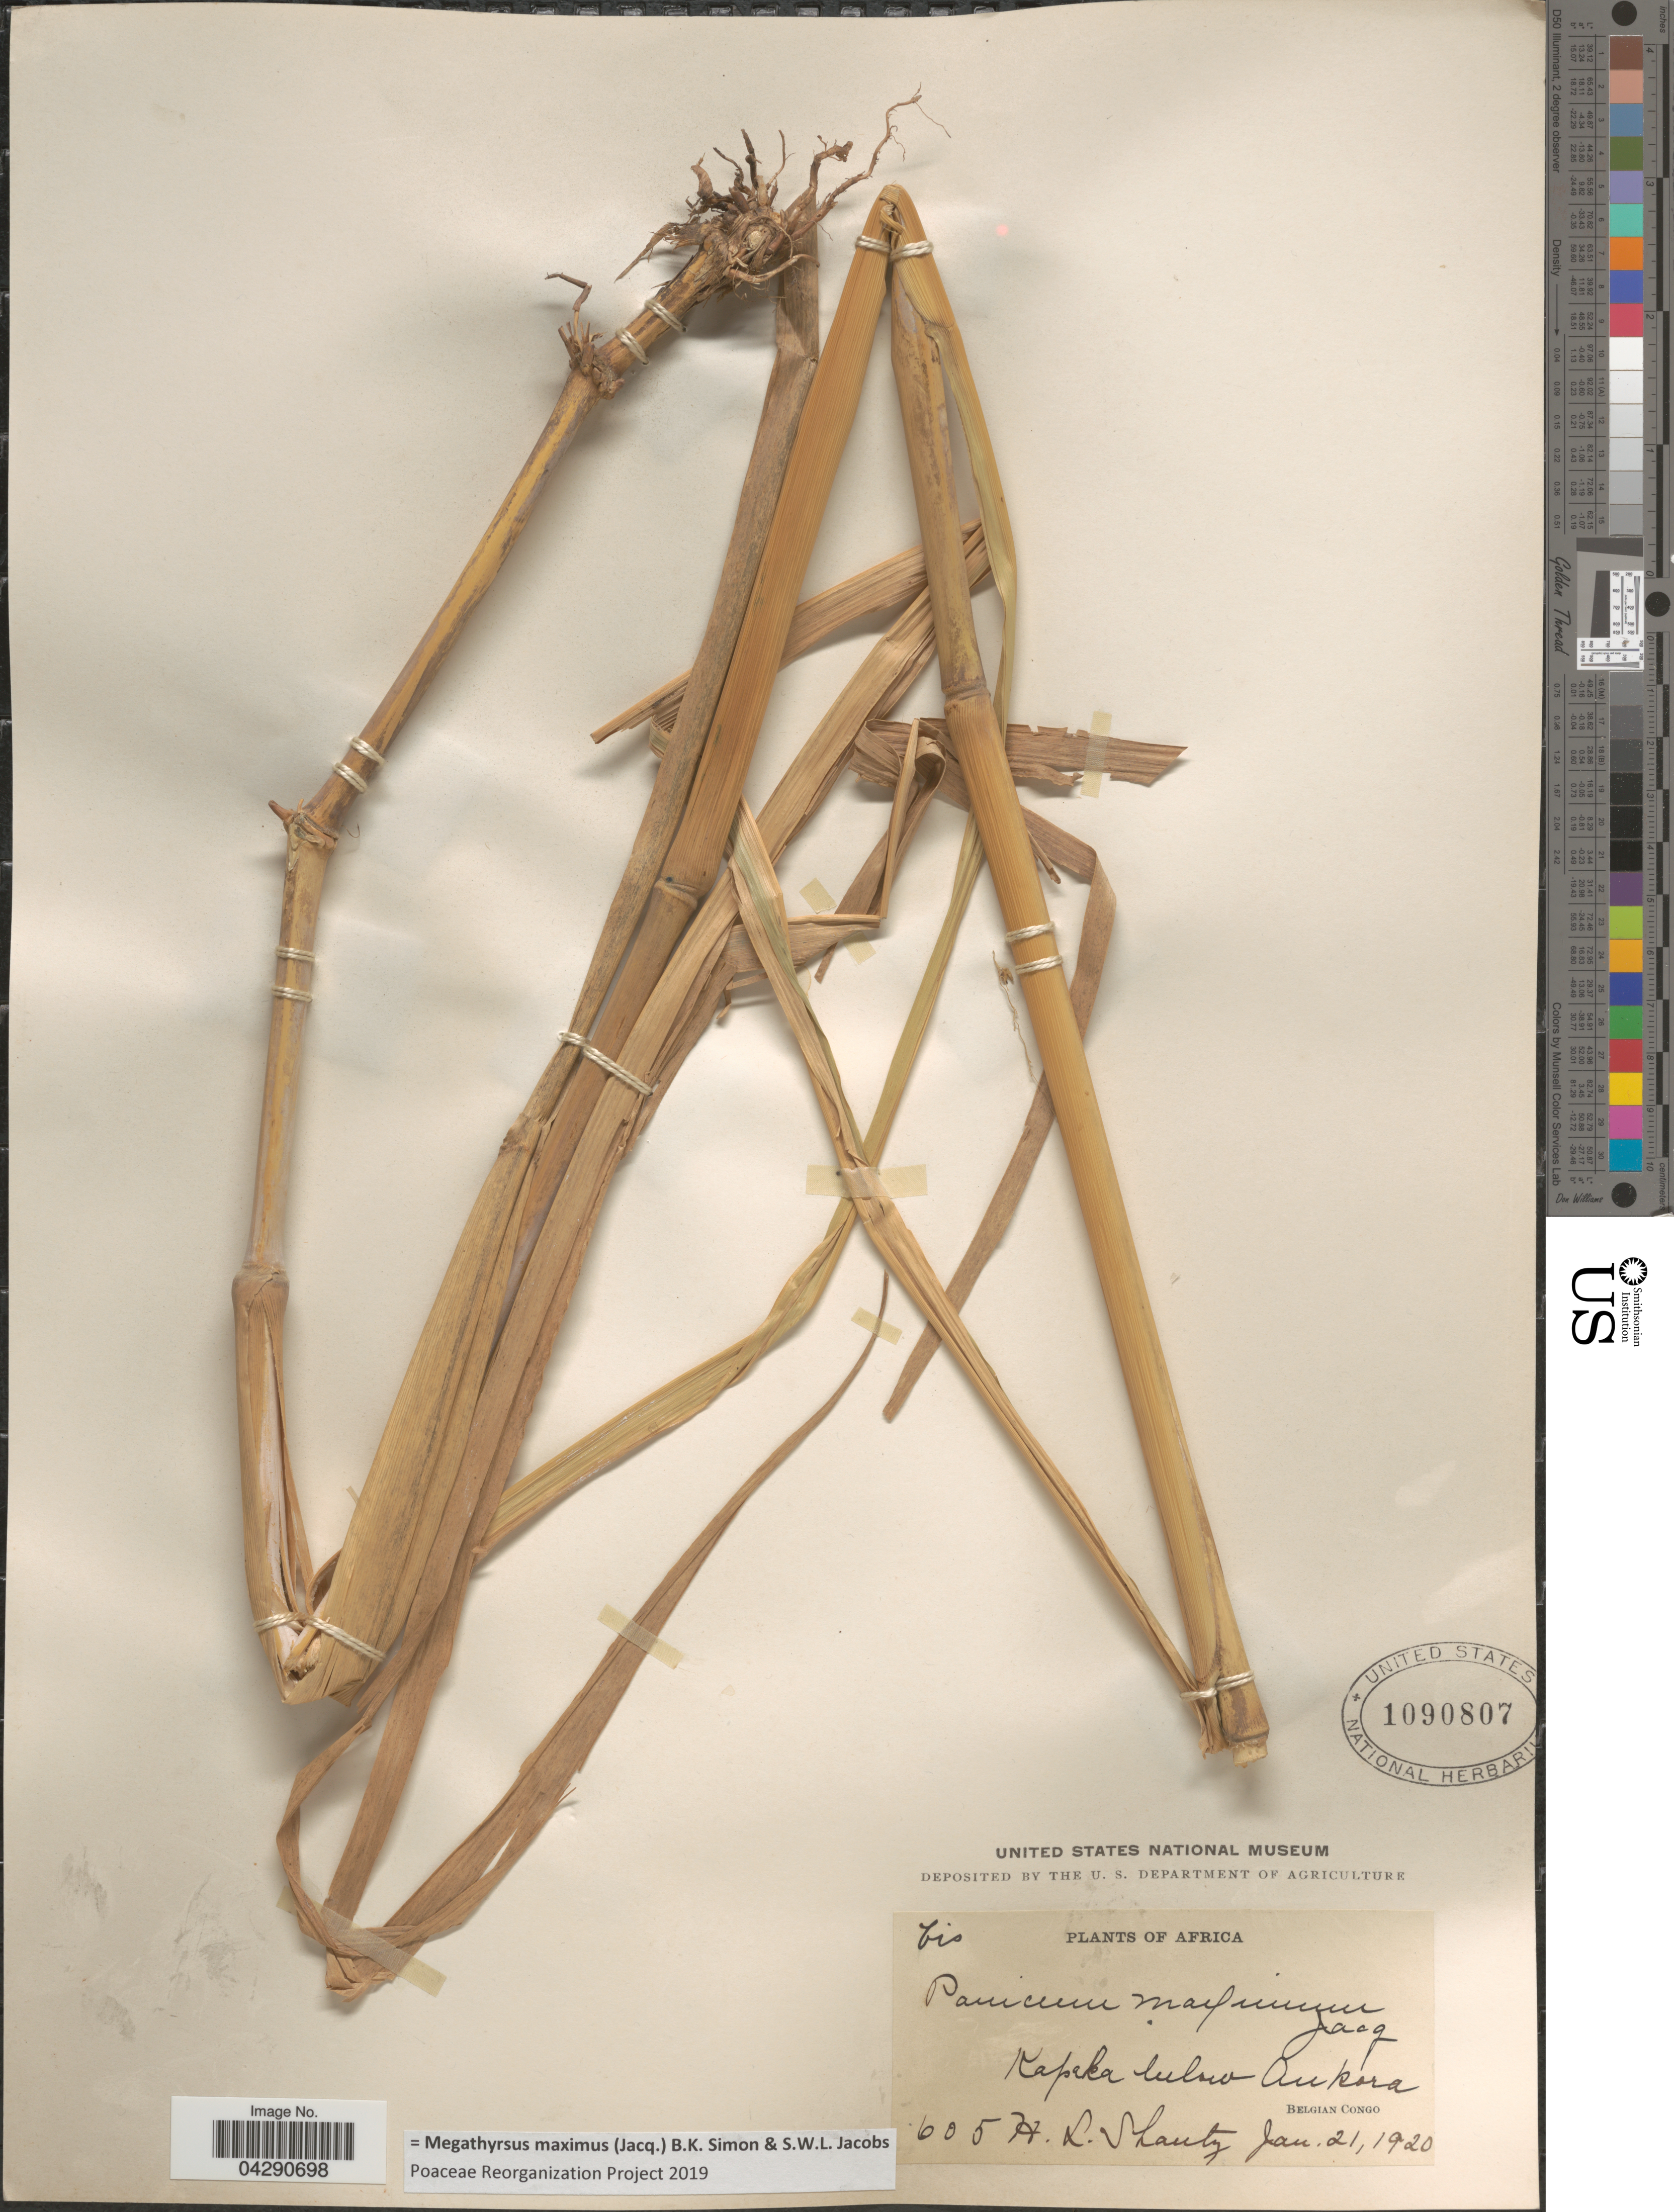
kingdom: Plantae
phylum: Tracheophyta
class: Liliopsida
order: Poales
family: Poaceae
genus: Megathyrsus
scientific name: Megathyrsus maximus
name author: (Jacq.) B.K. Simon & S.W.L. Jacobs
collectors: H. Shantz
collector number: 605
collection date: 1920-01-21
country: Congo, Democratic Republic of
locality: Kapaka below Aukora. Belgian Congo.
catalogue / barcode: US 1090807